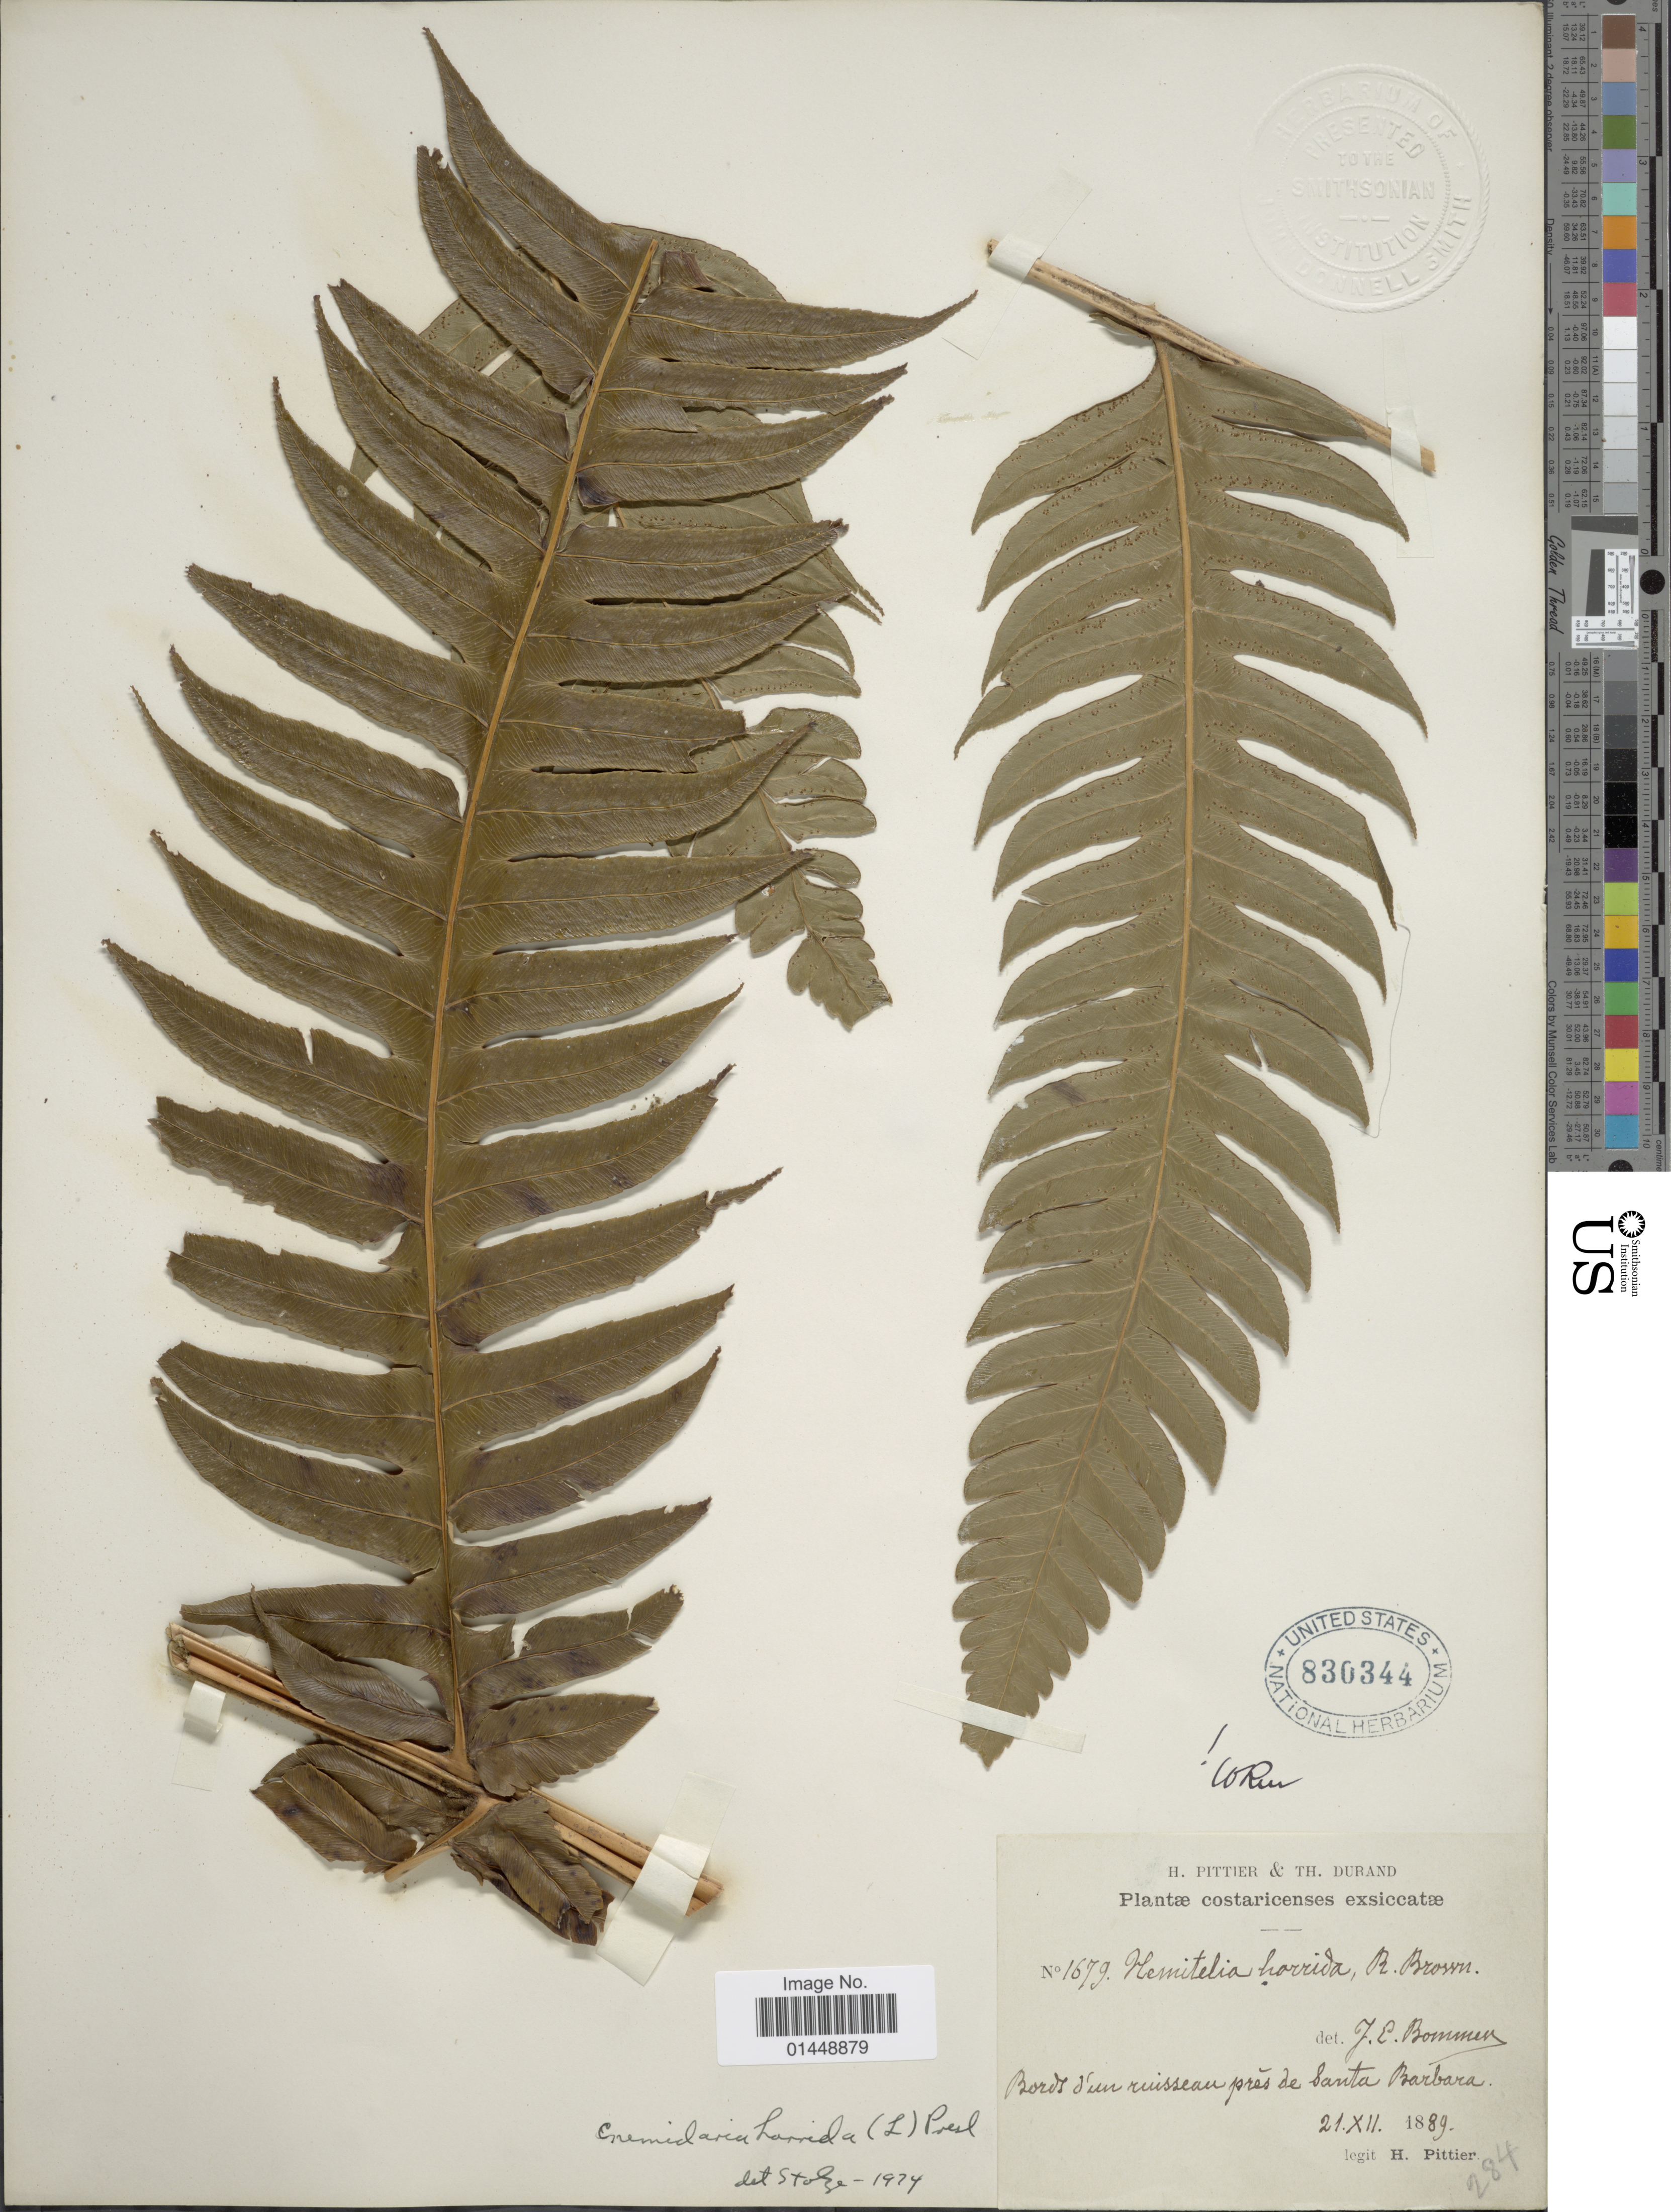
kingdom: Plantae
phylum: Tracheophyta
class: Polypodiopsida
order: Cyatheales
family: Cyatheaceae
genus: Cyathea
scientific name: Cyathea horrida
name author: (L.) Sm.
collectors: H. F. Pittier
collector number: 1679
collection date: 1889-12-21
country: Costa Rica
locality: Bords d'un ruisseau près de Santa Barbara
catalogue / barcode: US 830344